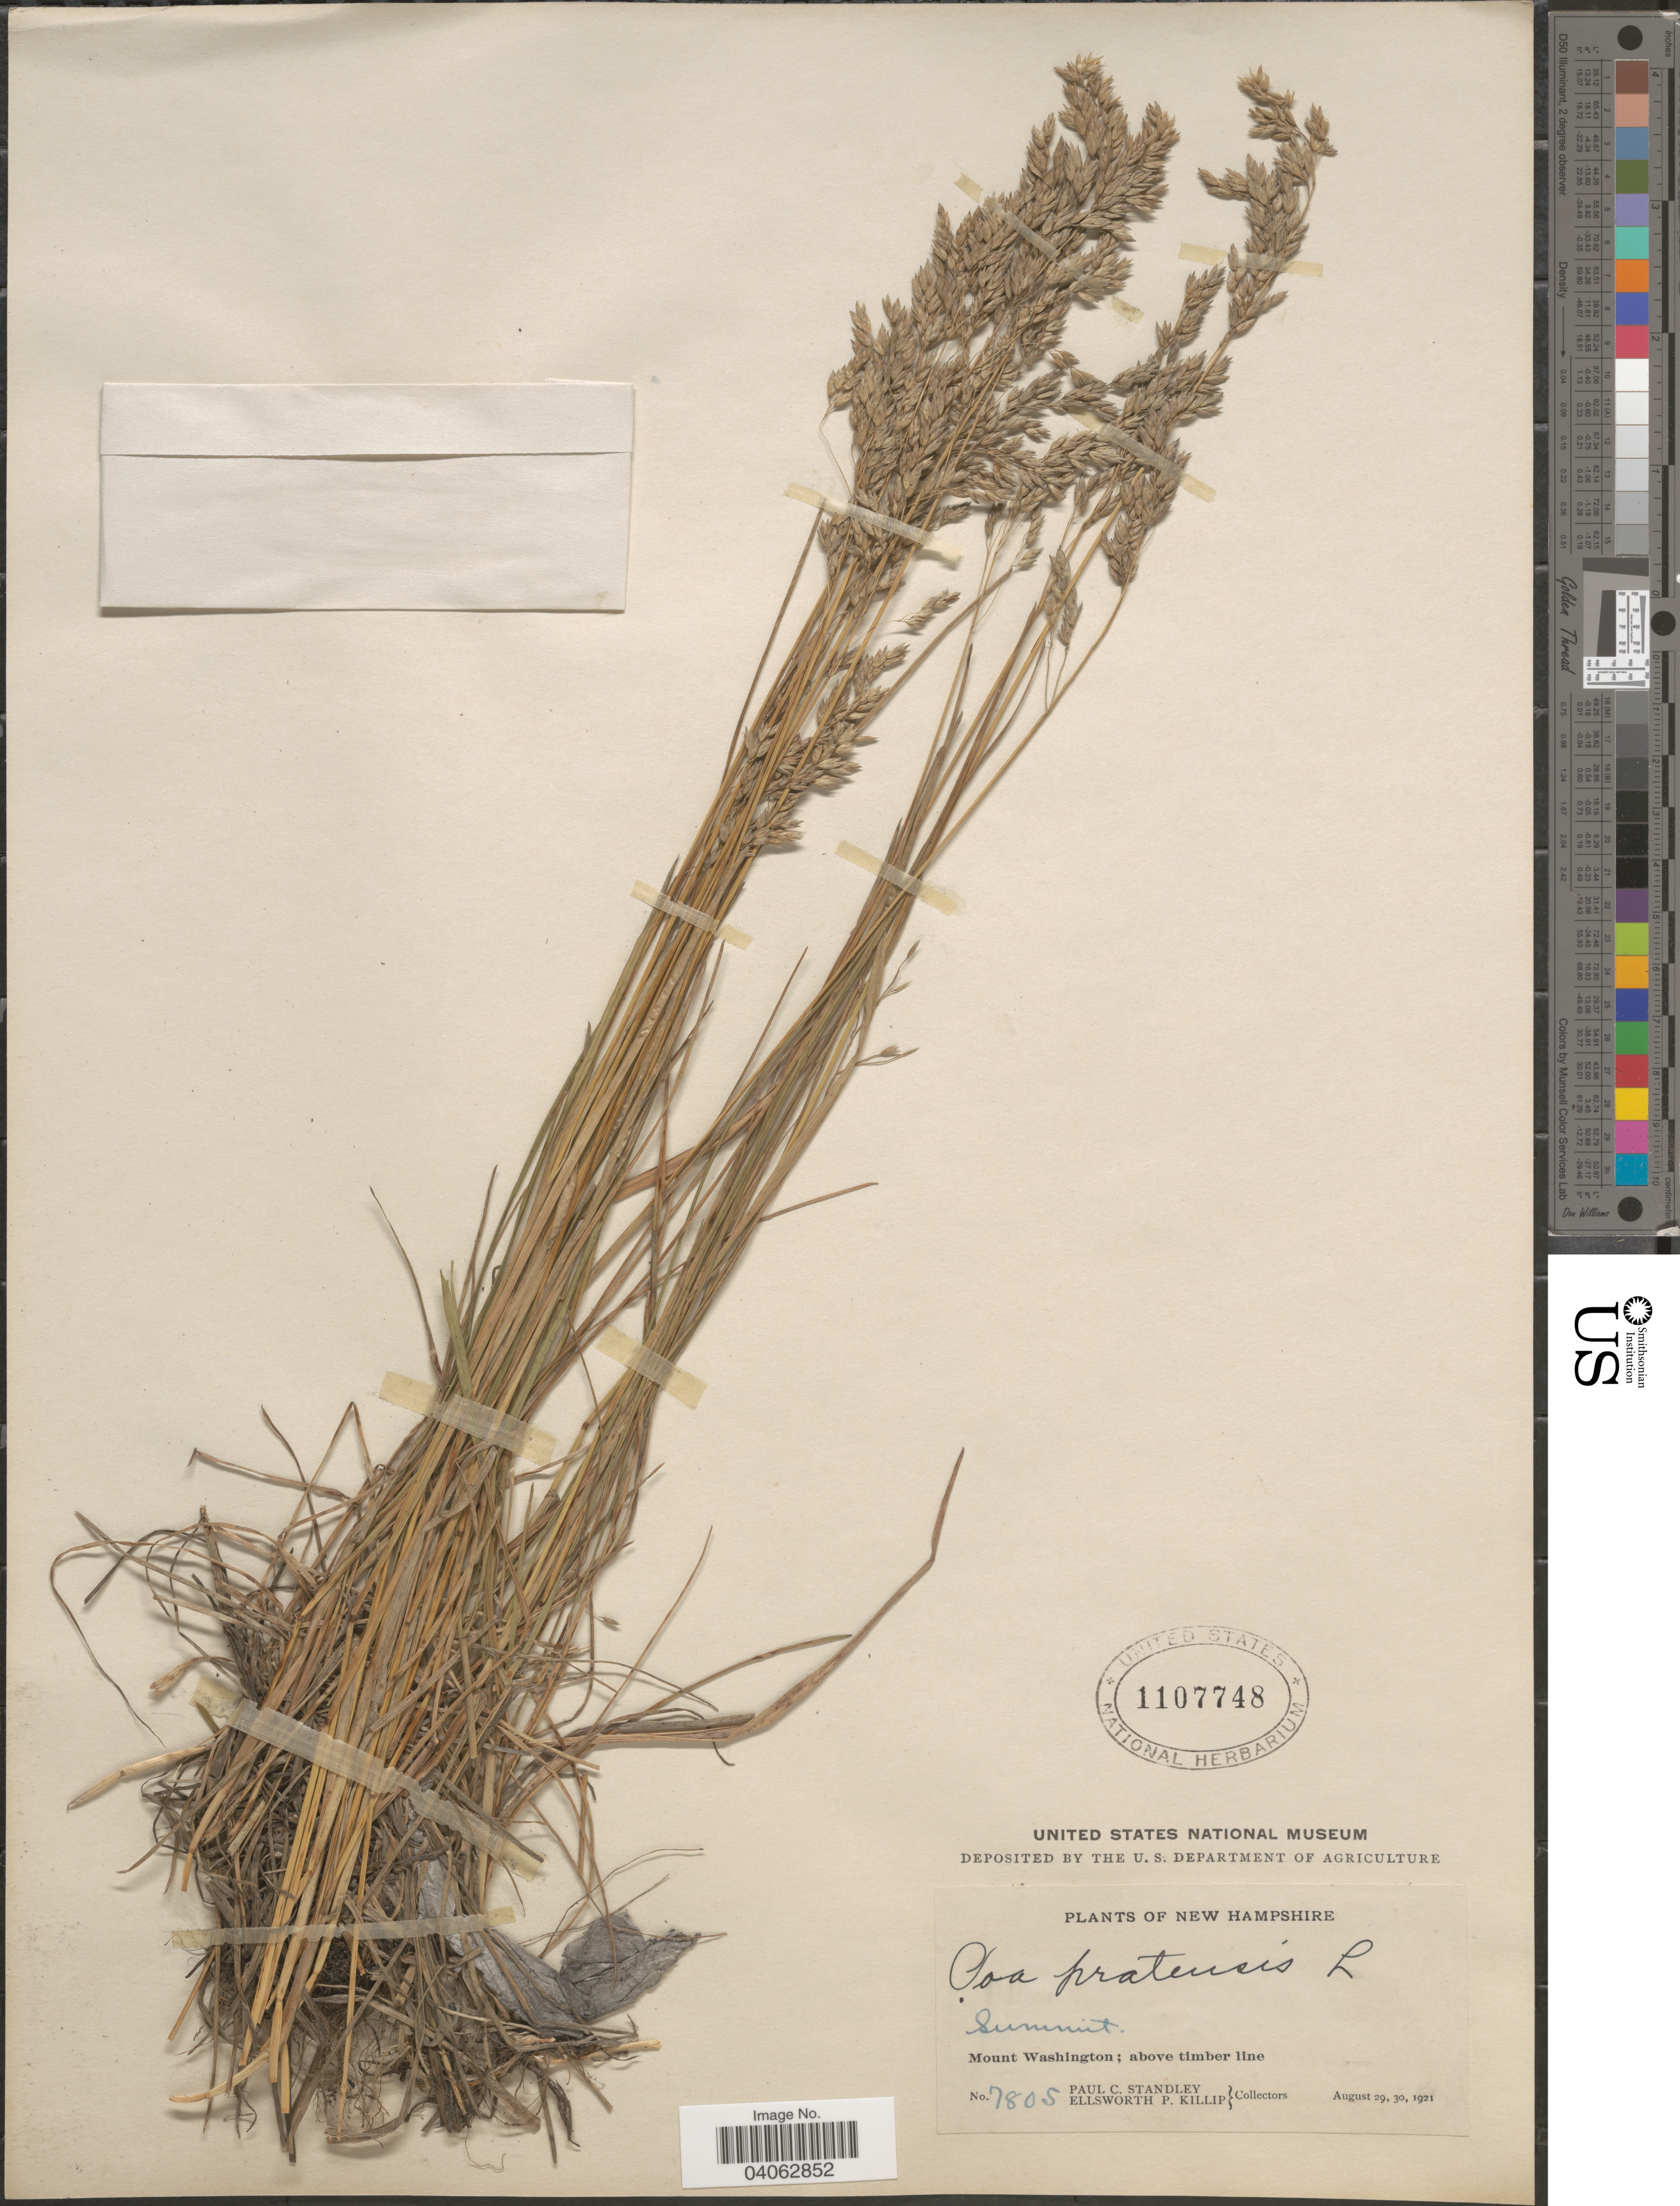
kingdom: Plantae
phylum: Tracheophyta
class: Liliopsida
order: Poales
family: Poaceae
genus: Poa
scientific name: Poa pratensis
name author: L.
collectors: P. C. Standley & E. P. Killip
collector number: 7805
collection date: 1921-08-29/1921-08-30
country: United States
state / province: New Hampshire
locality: Mount Washington; above timber line.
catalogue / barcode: US 1107748